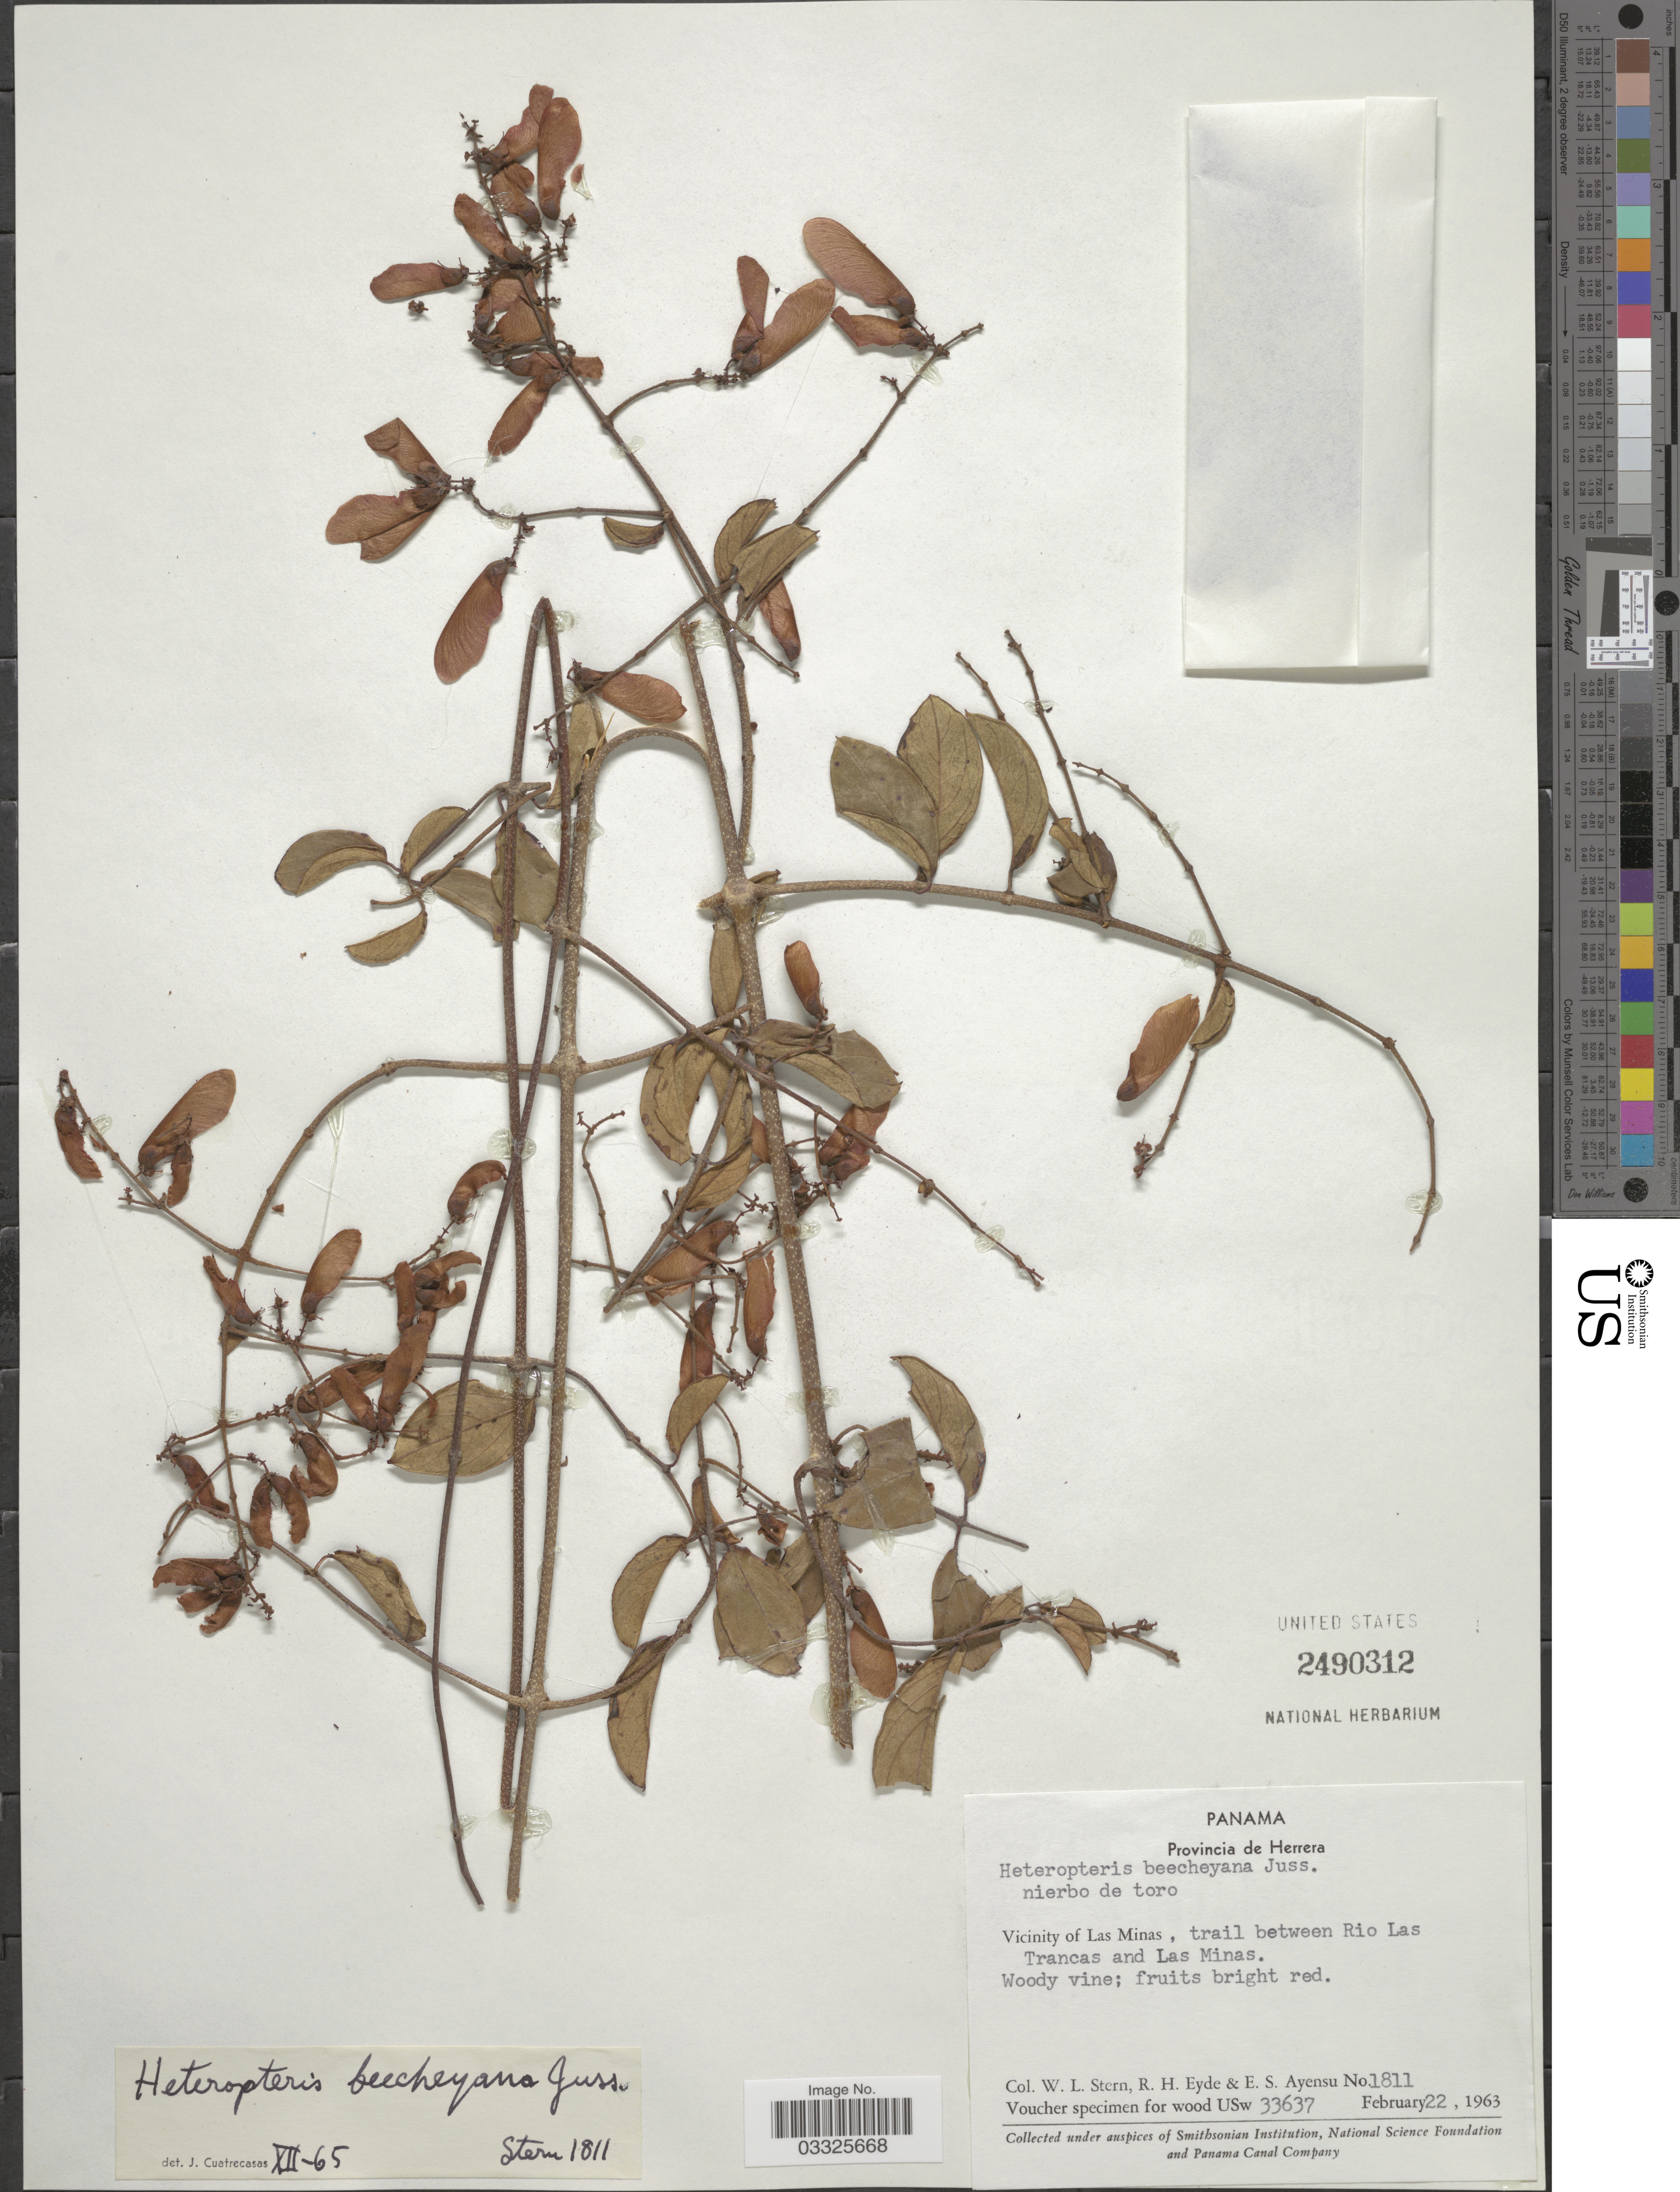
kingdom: Plantae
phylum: Tracheophyta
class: Magnoliopsida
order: Malpighiales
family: Malpighiaceae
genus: Heteropterys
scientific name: Heteropterys brachiata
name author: (L.) DC.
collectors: W. L. Stern, R. H. Eyde & E. S. Ayensu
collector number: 1811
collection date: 1963-02-22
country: Panama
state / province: Herrera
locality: Vicinity of Las Minas, trail between Rio Las Trancas and Las Minas.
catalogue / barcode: US 2490312